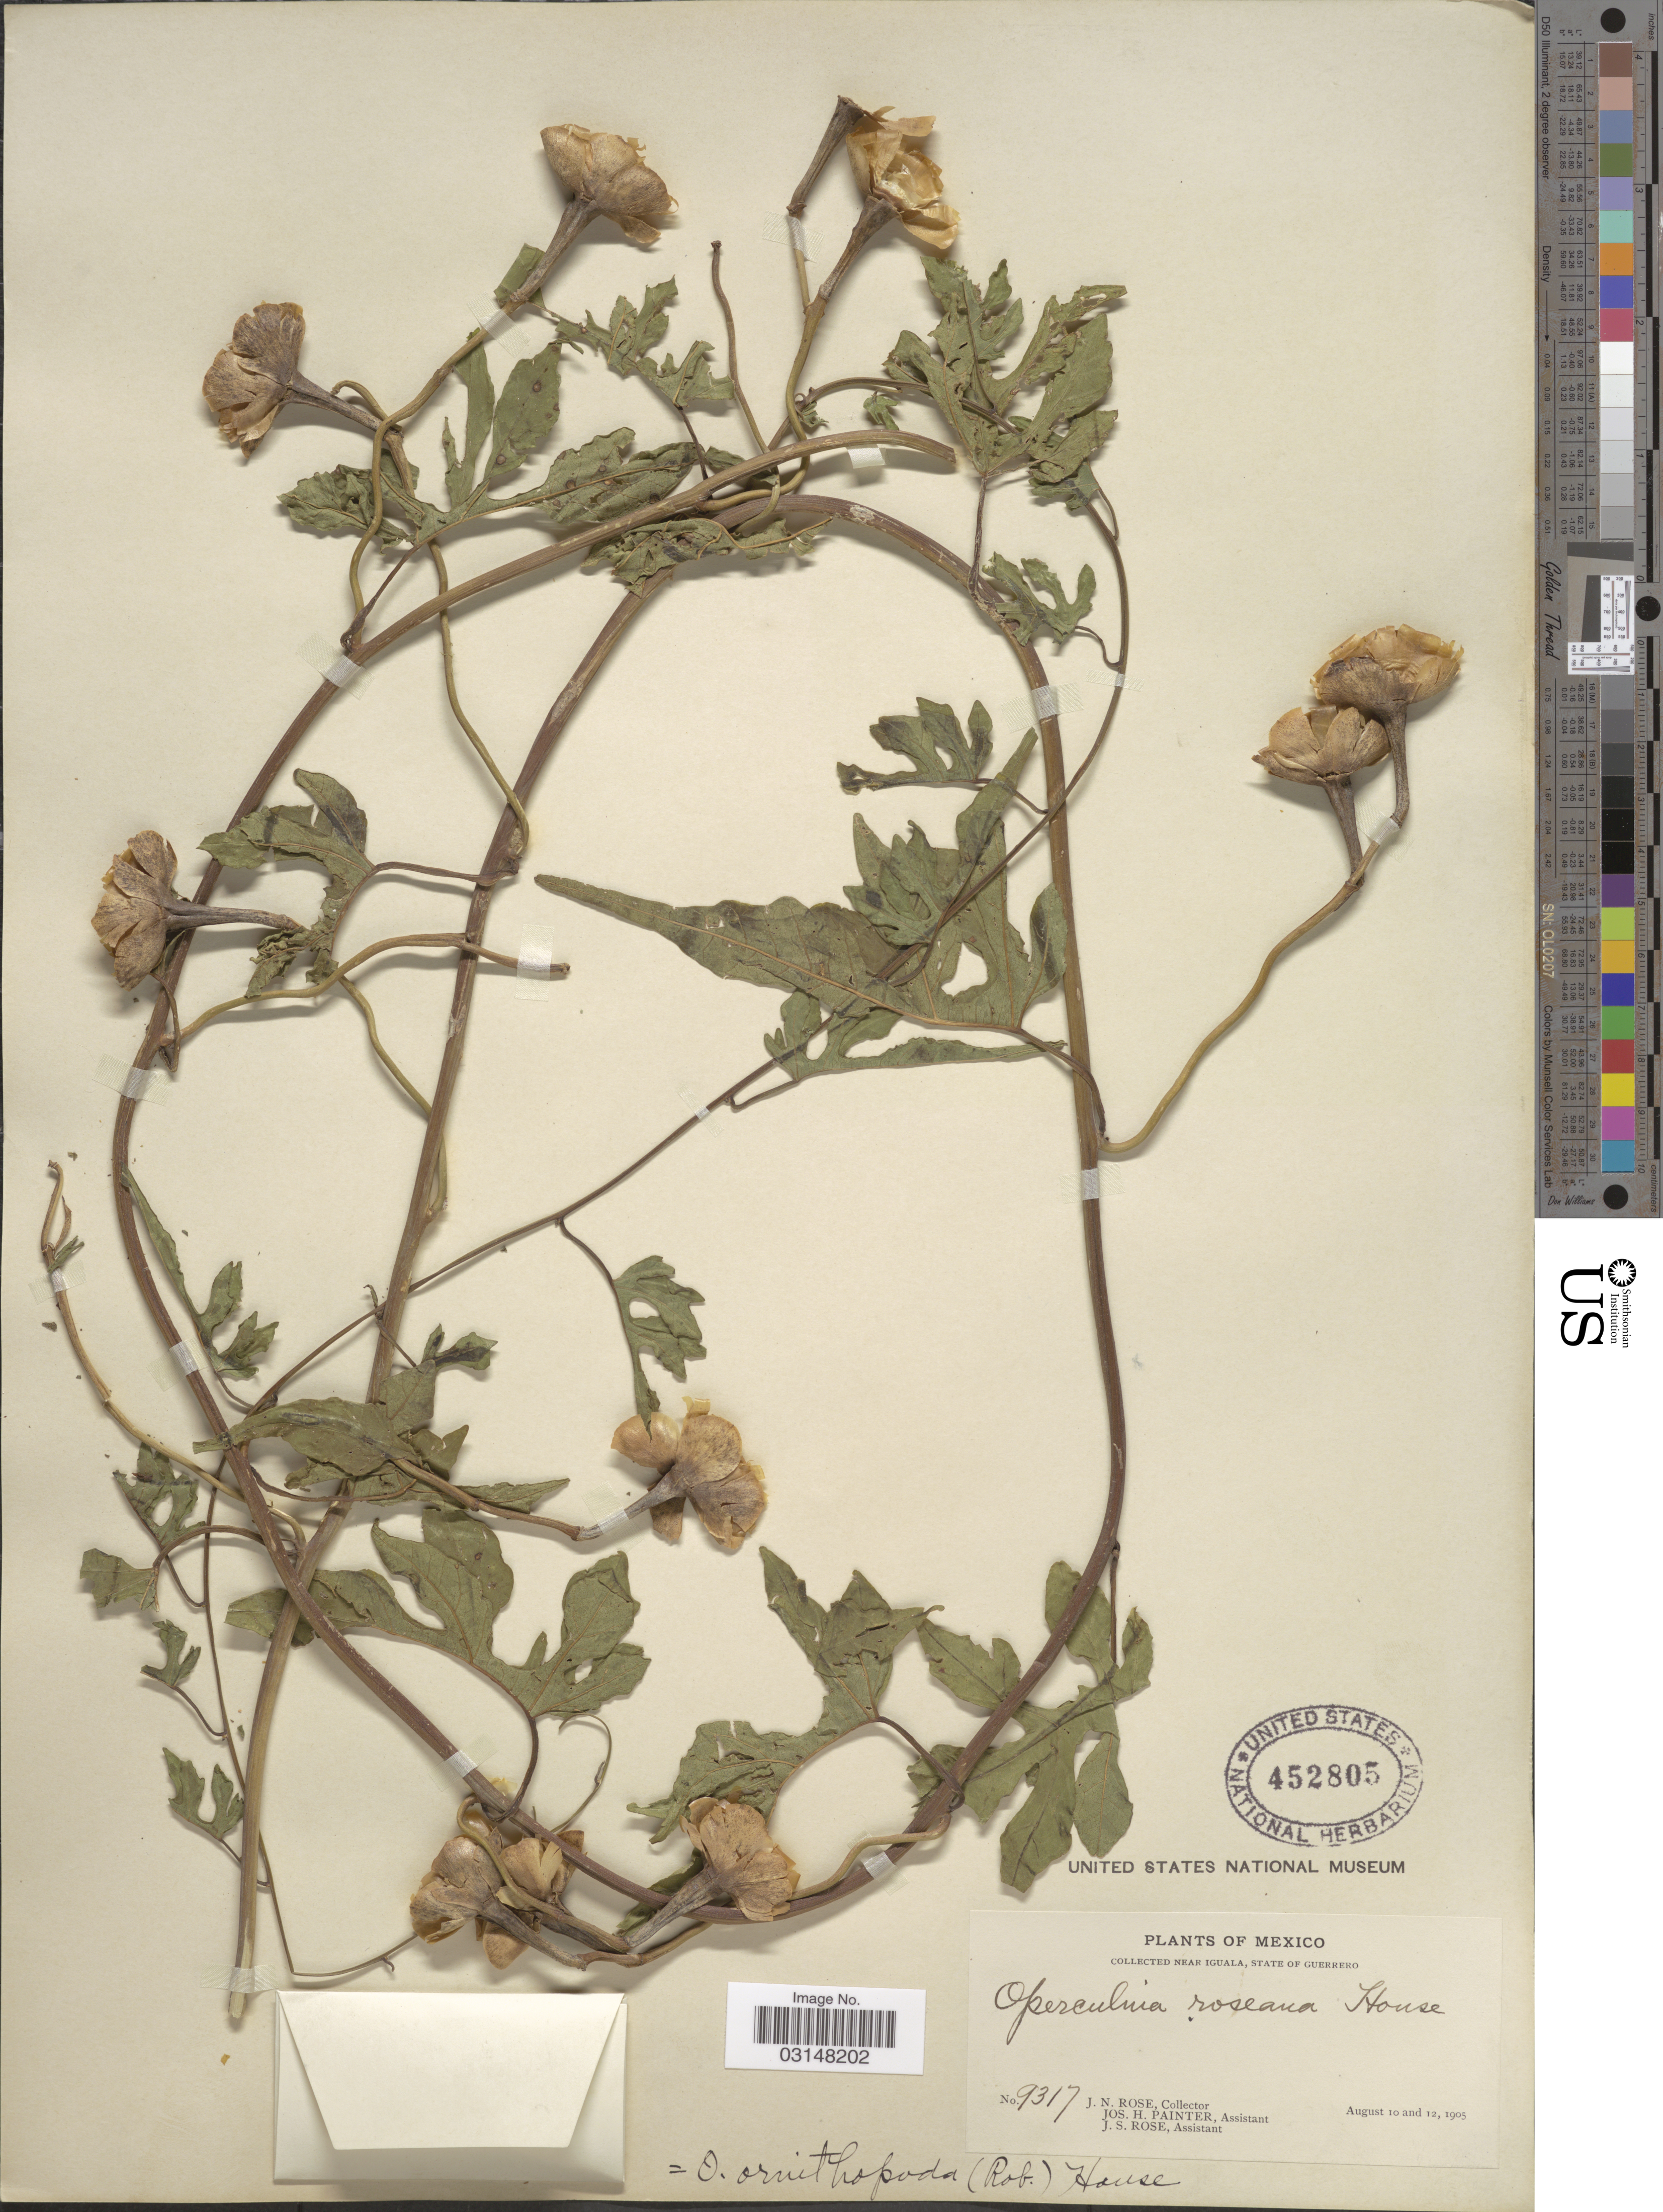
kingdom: Plantae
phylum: Tracheophyta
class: Magnoliopsida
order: Solanales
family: Convolvulaceae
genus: Operculina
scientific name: Operculina ornithopoda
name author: (B.L. Rob.) House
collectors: J. N. Rose, J. H. Painter & J. S. Rose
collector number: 9317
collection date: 1905-08-10/1905-08-12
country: Mexico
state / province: Guerrero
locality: Near Iguala.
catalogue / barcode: US 452805